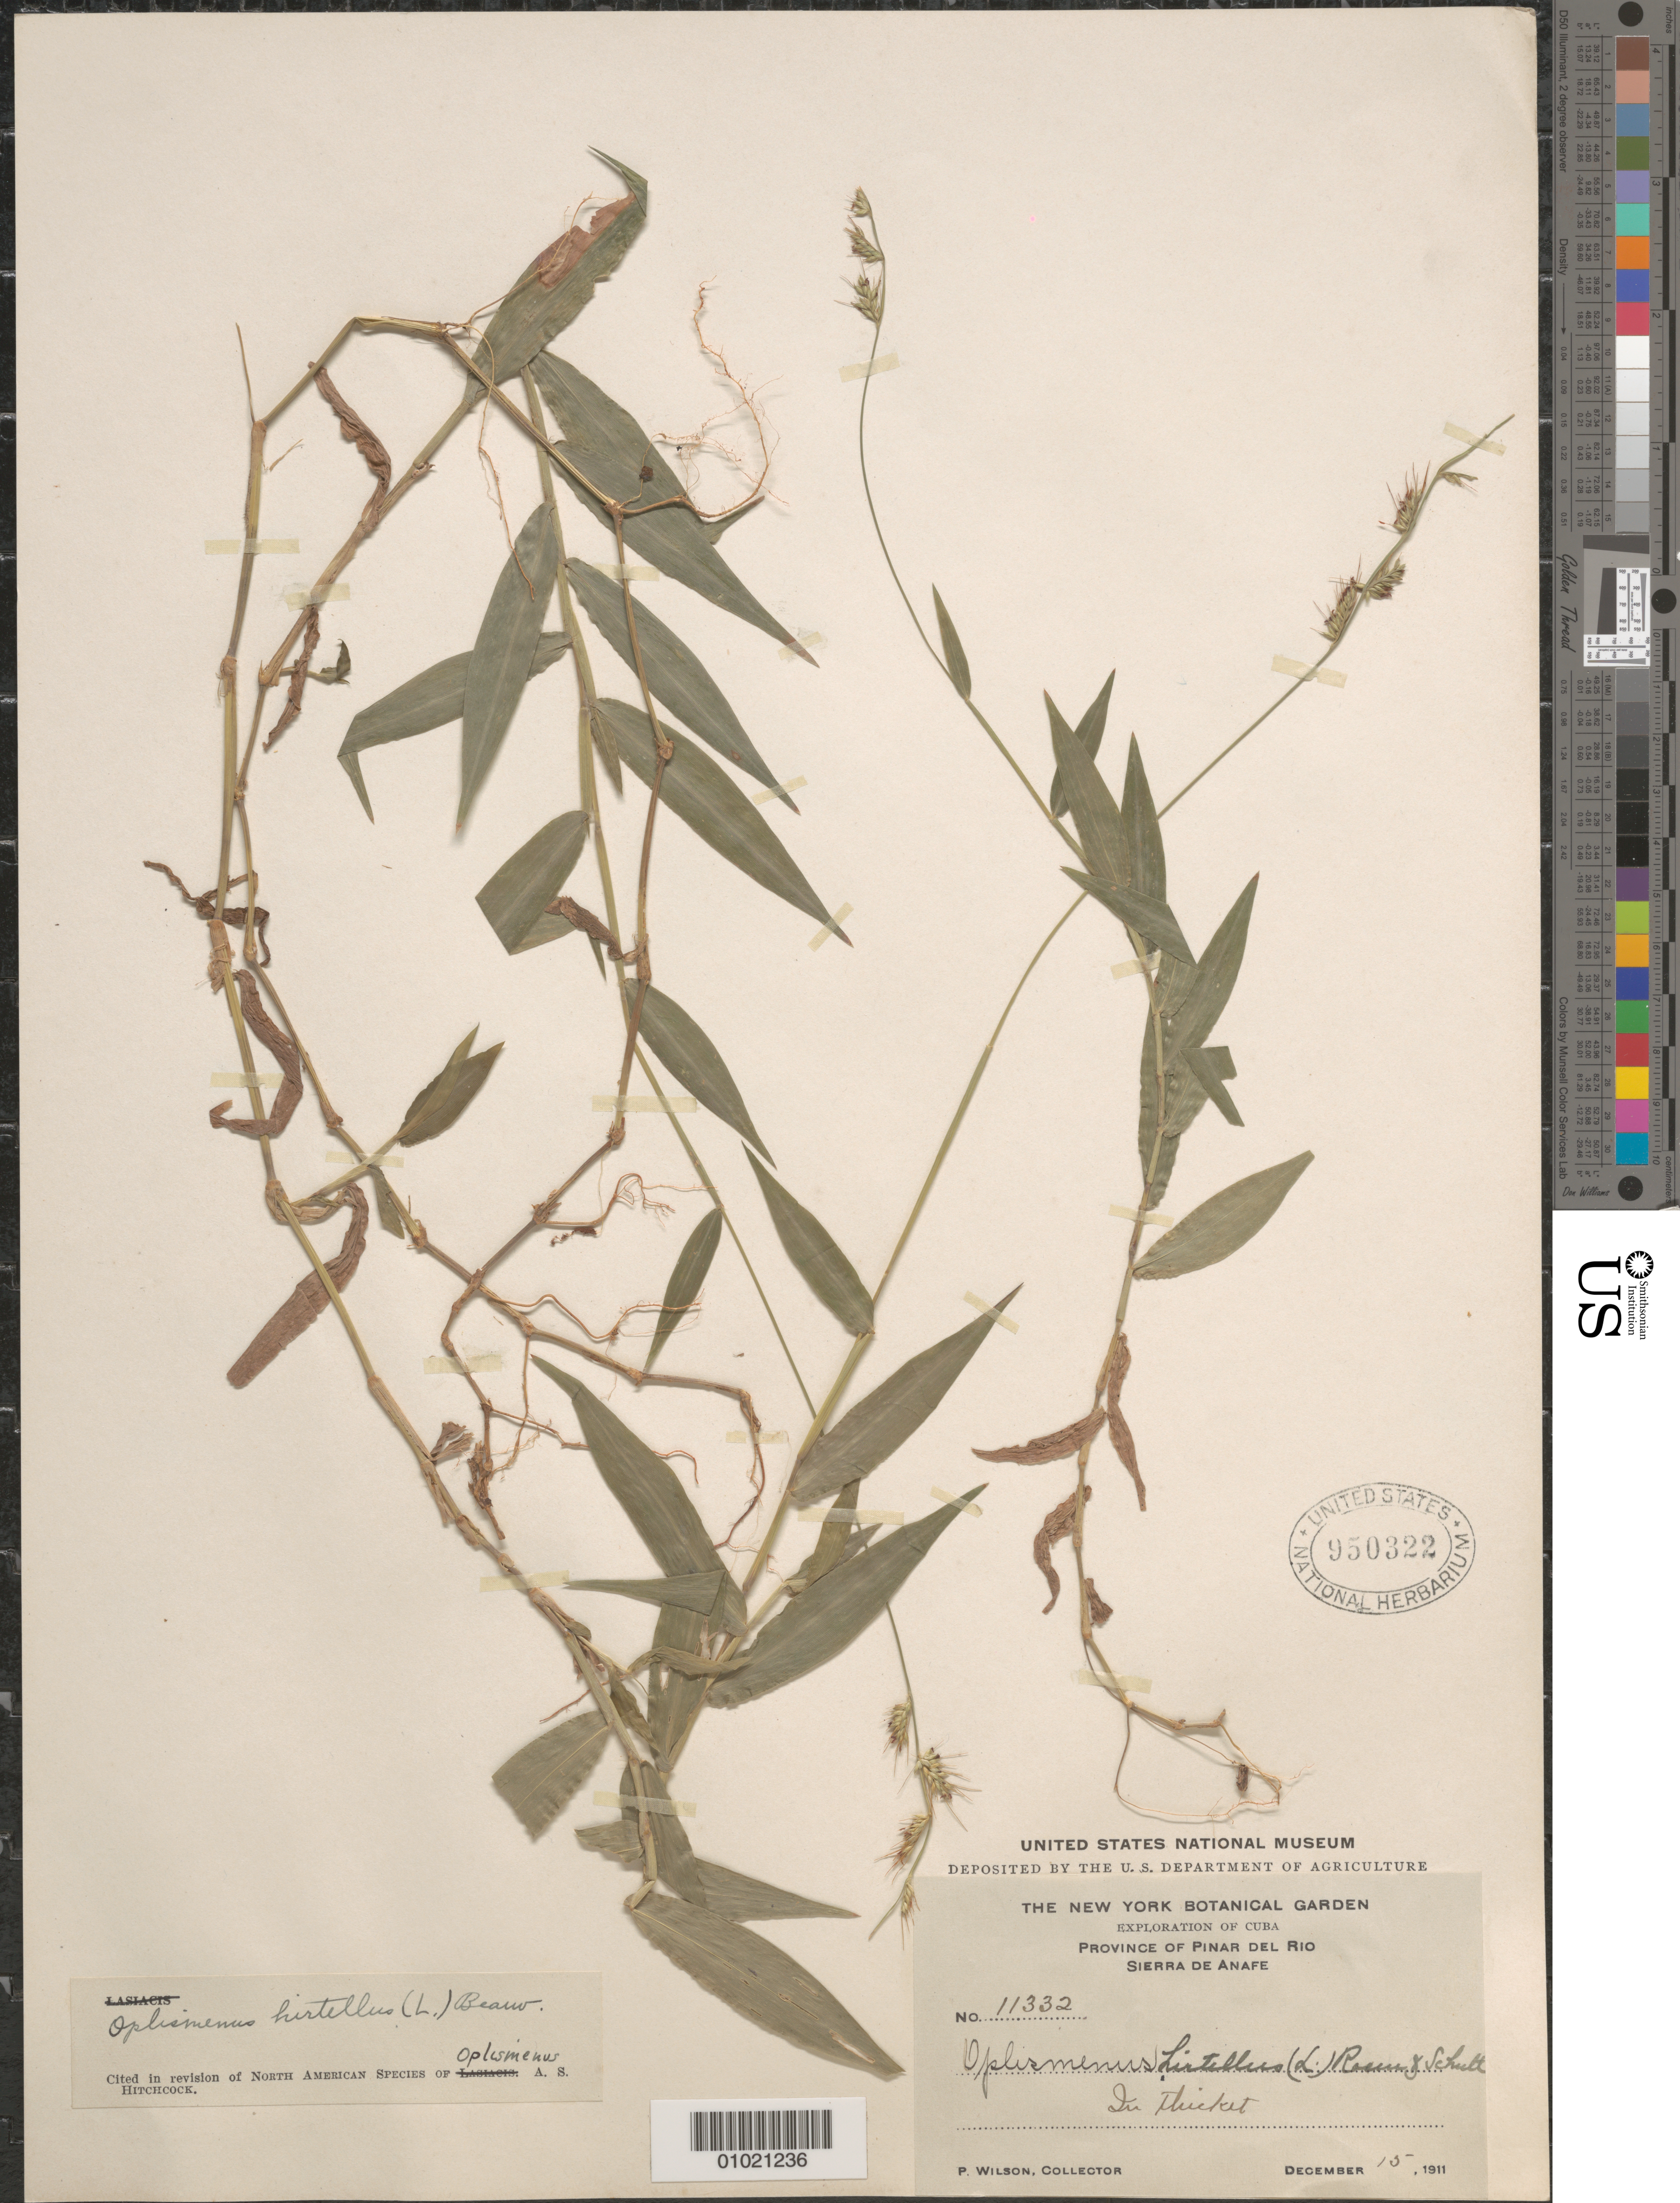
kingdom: Plantae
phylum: Tracheophyta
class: Liliopsida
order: Poales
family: Poaceae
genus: Oplismenus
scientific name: Oplismenus hirtellus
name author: (L.) P. Beauv.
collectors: P. Wilson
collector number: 11332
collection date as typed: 15 Dec 1911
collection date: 1911-12-15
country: Cuba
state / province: Pinar del Rio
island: Cuba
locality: Sierra de Anafe In thicket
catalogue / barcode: US 950322